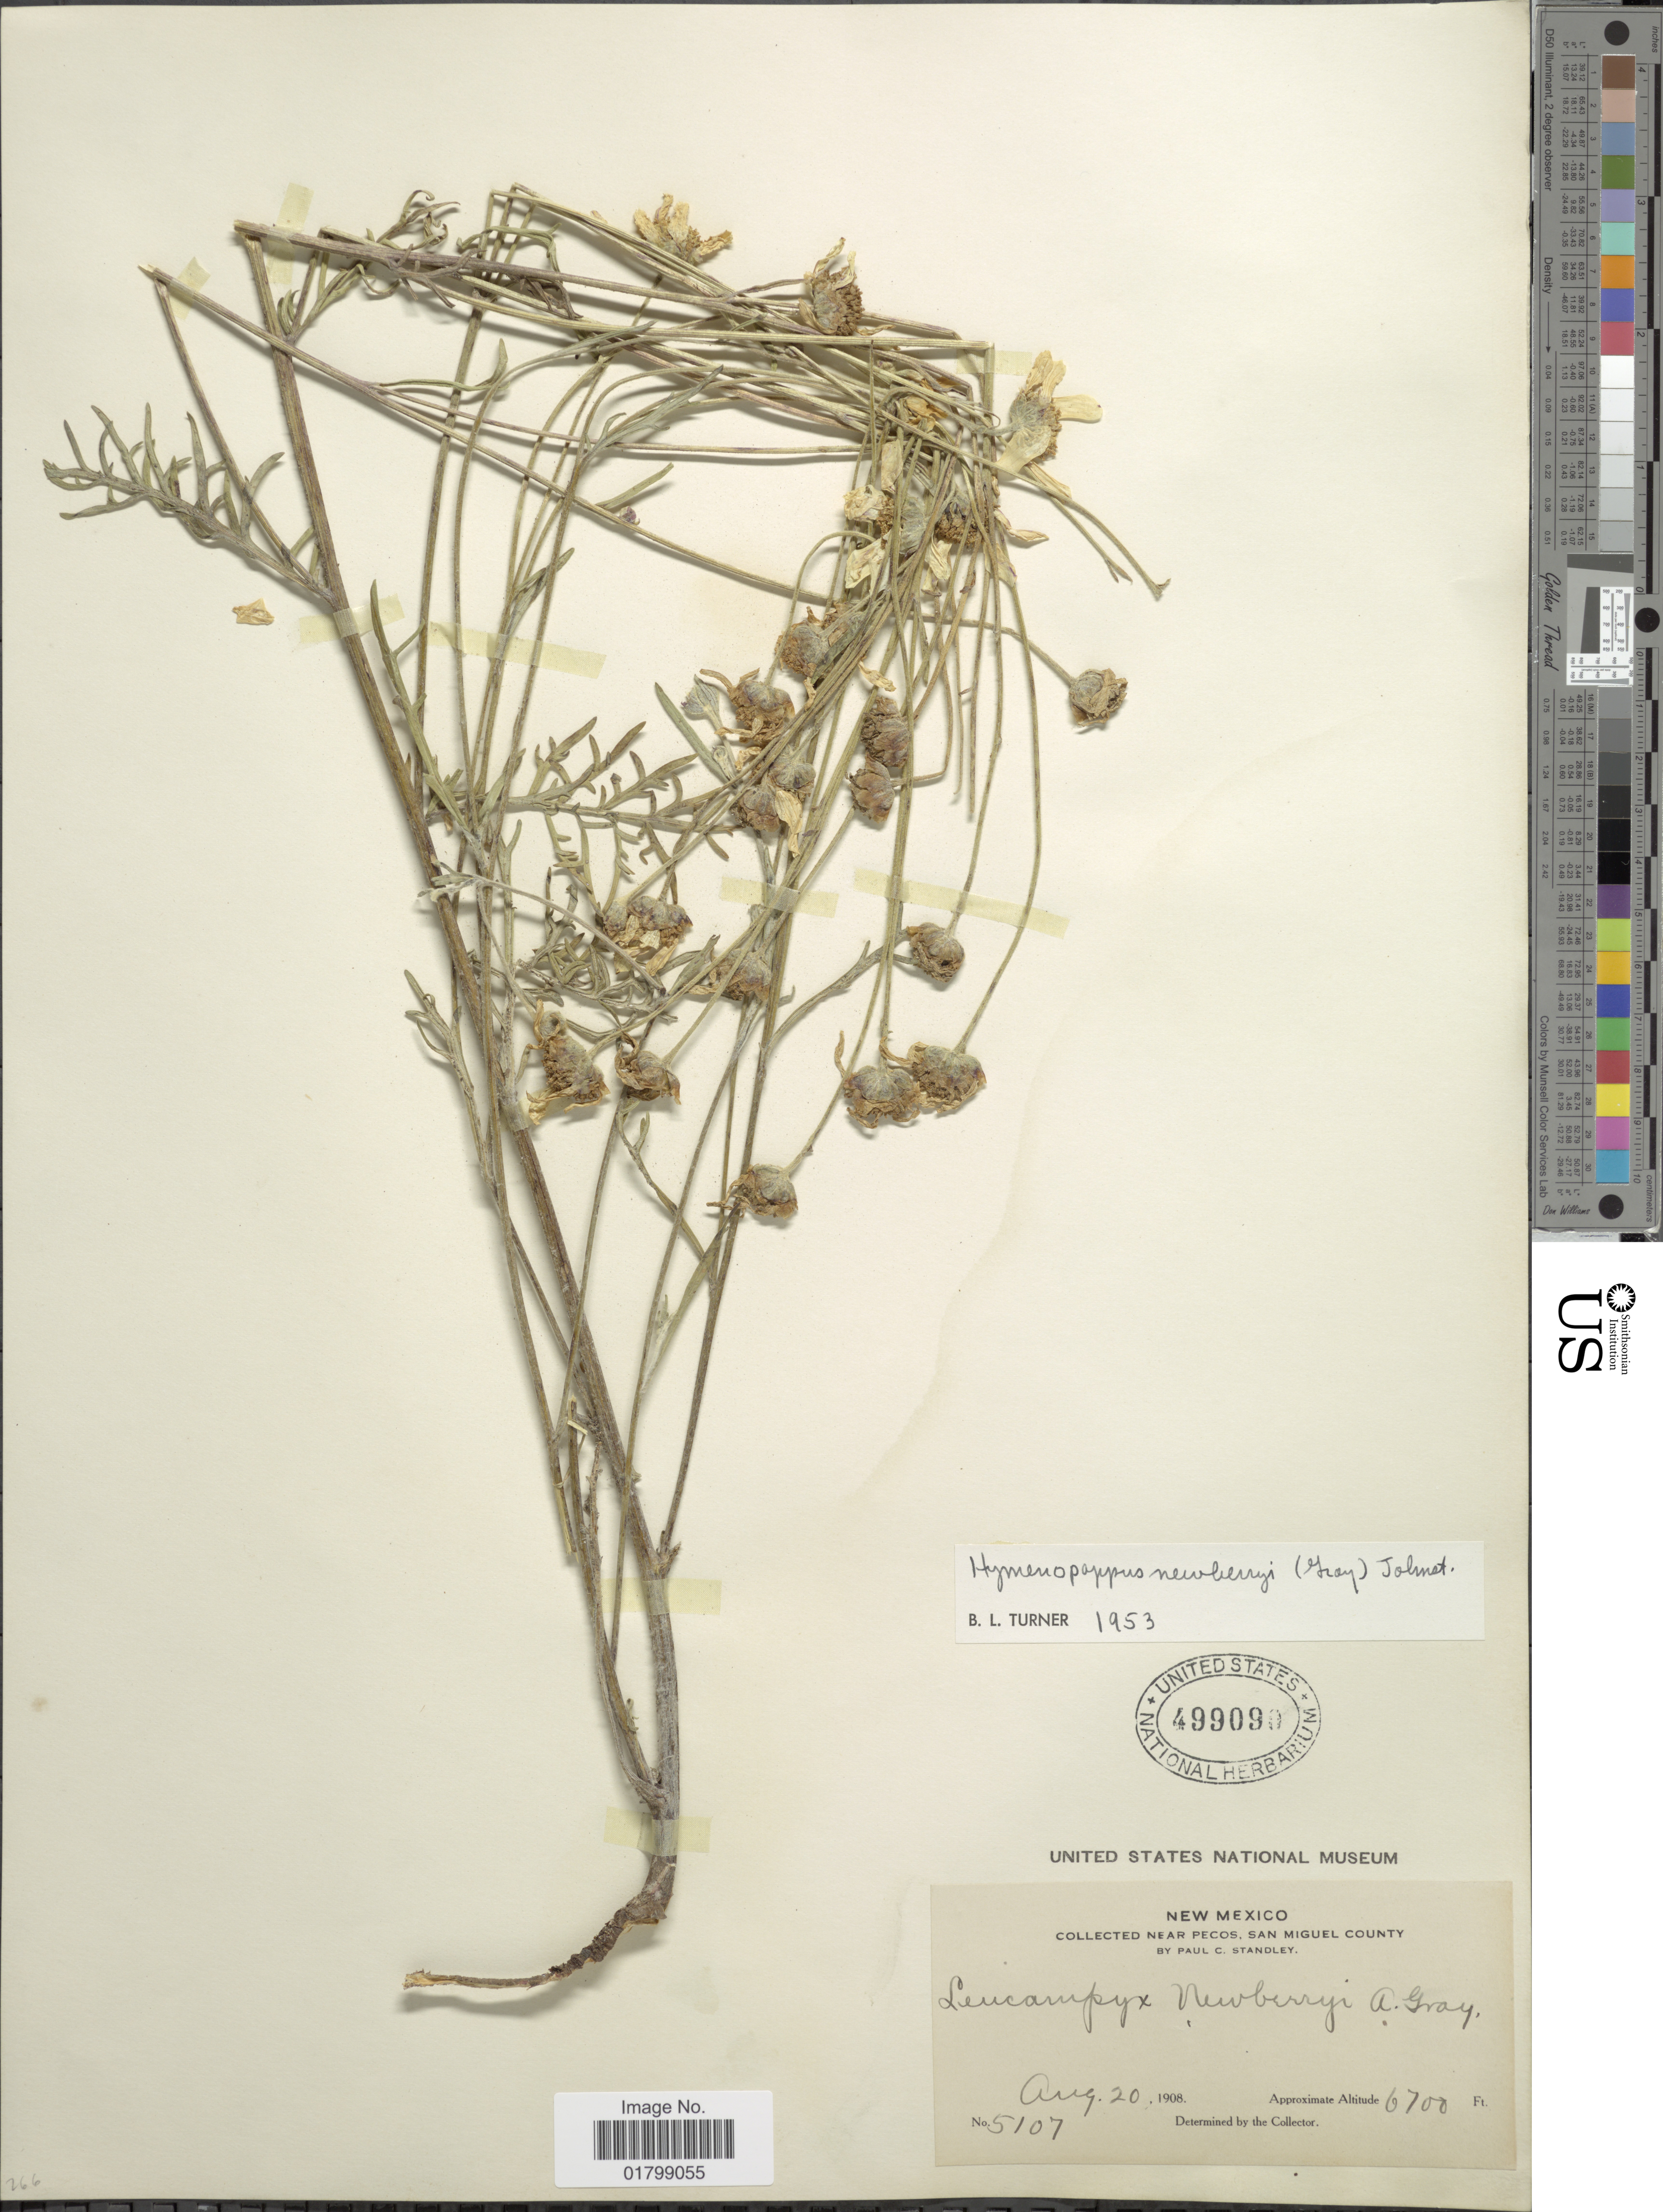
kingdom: Plantae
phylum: Tracheophyta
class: Magnoliopsida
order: Asterales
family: Asteraceae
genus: Hymenopappus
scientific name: Hymenopappus newberryi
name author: (D.D. Keck) B.L. Turner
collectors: P. C. Standley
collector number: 5107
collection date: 1908-08-20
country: United States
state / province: New Mexico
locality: Near Pecos, San Miguel County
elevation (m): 2042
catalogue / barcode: US 499090